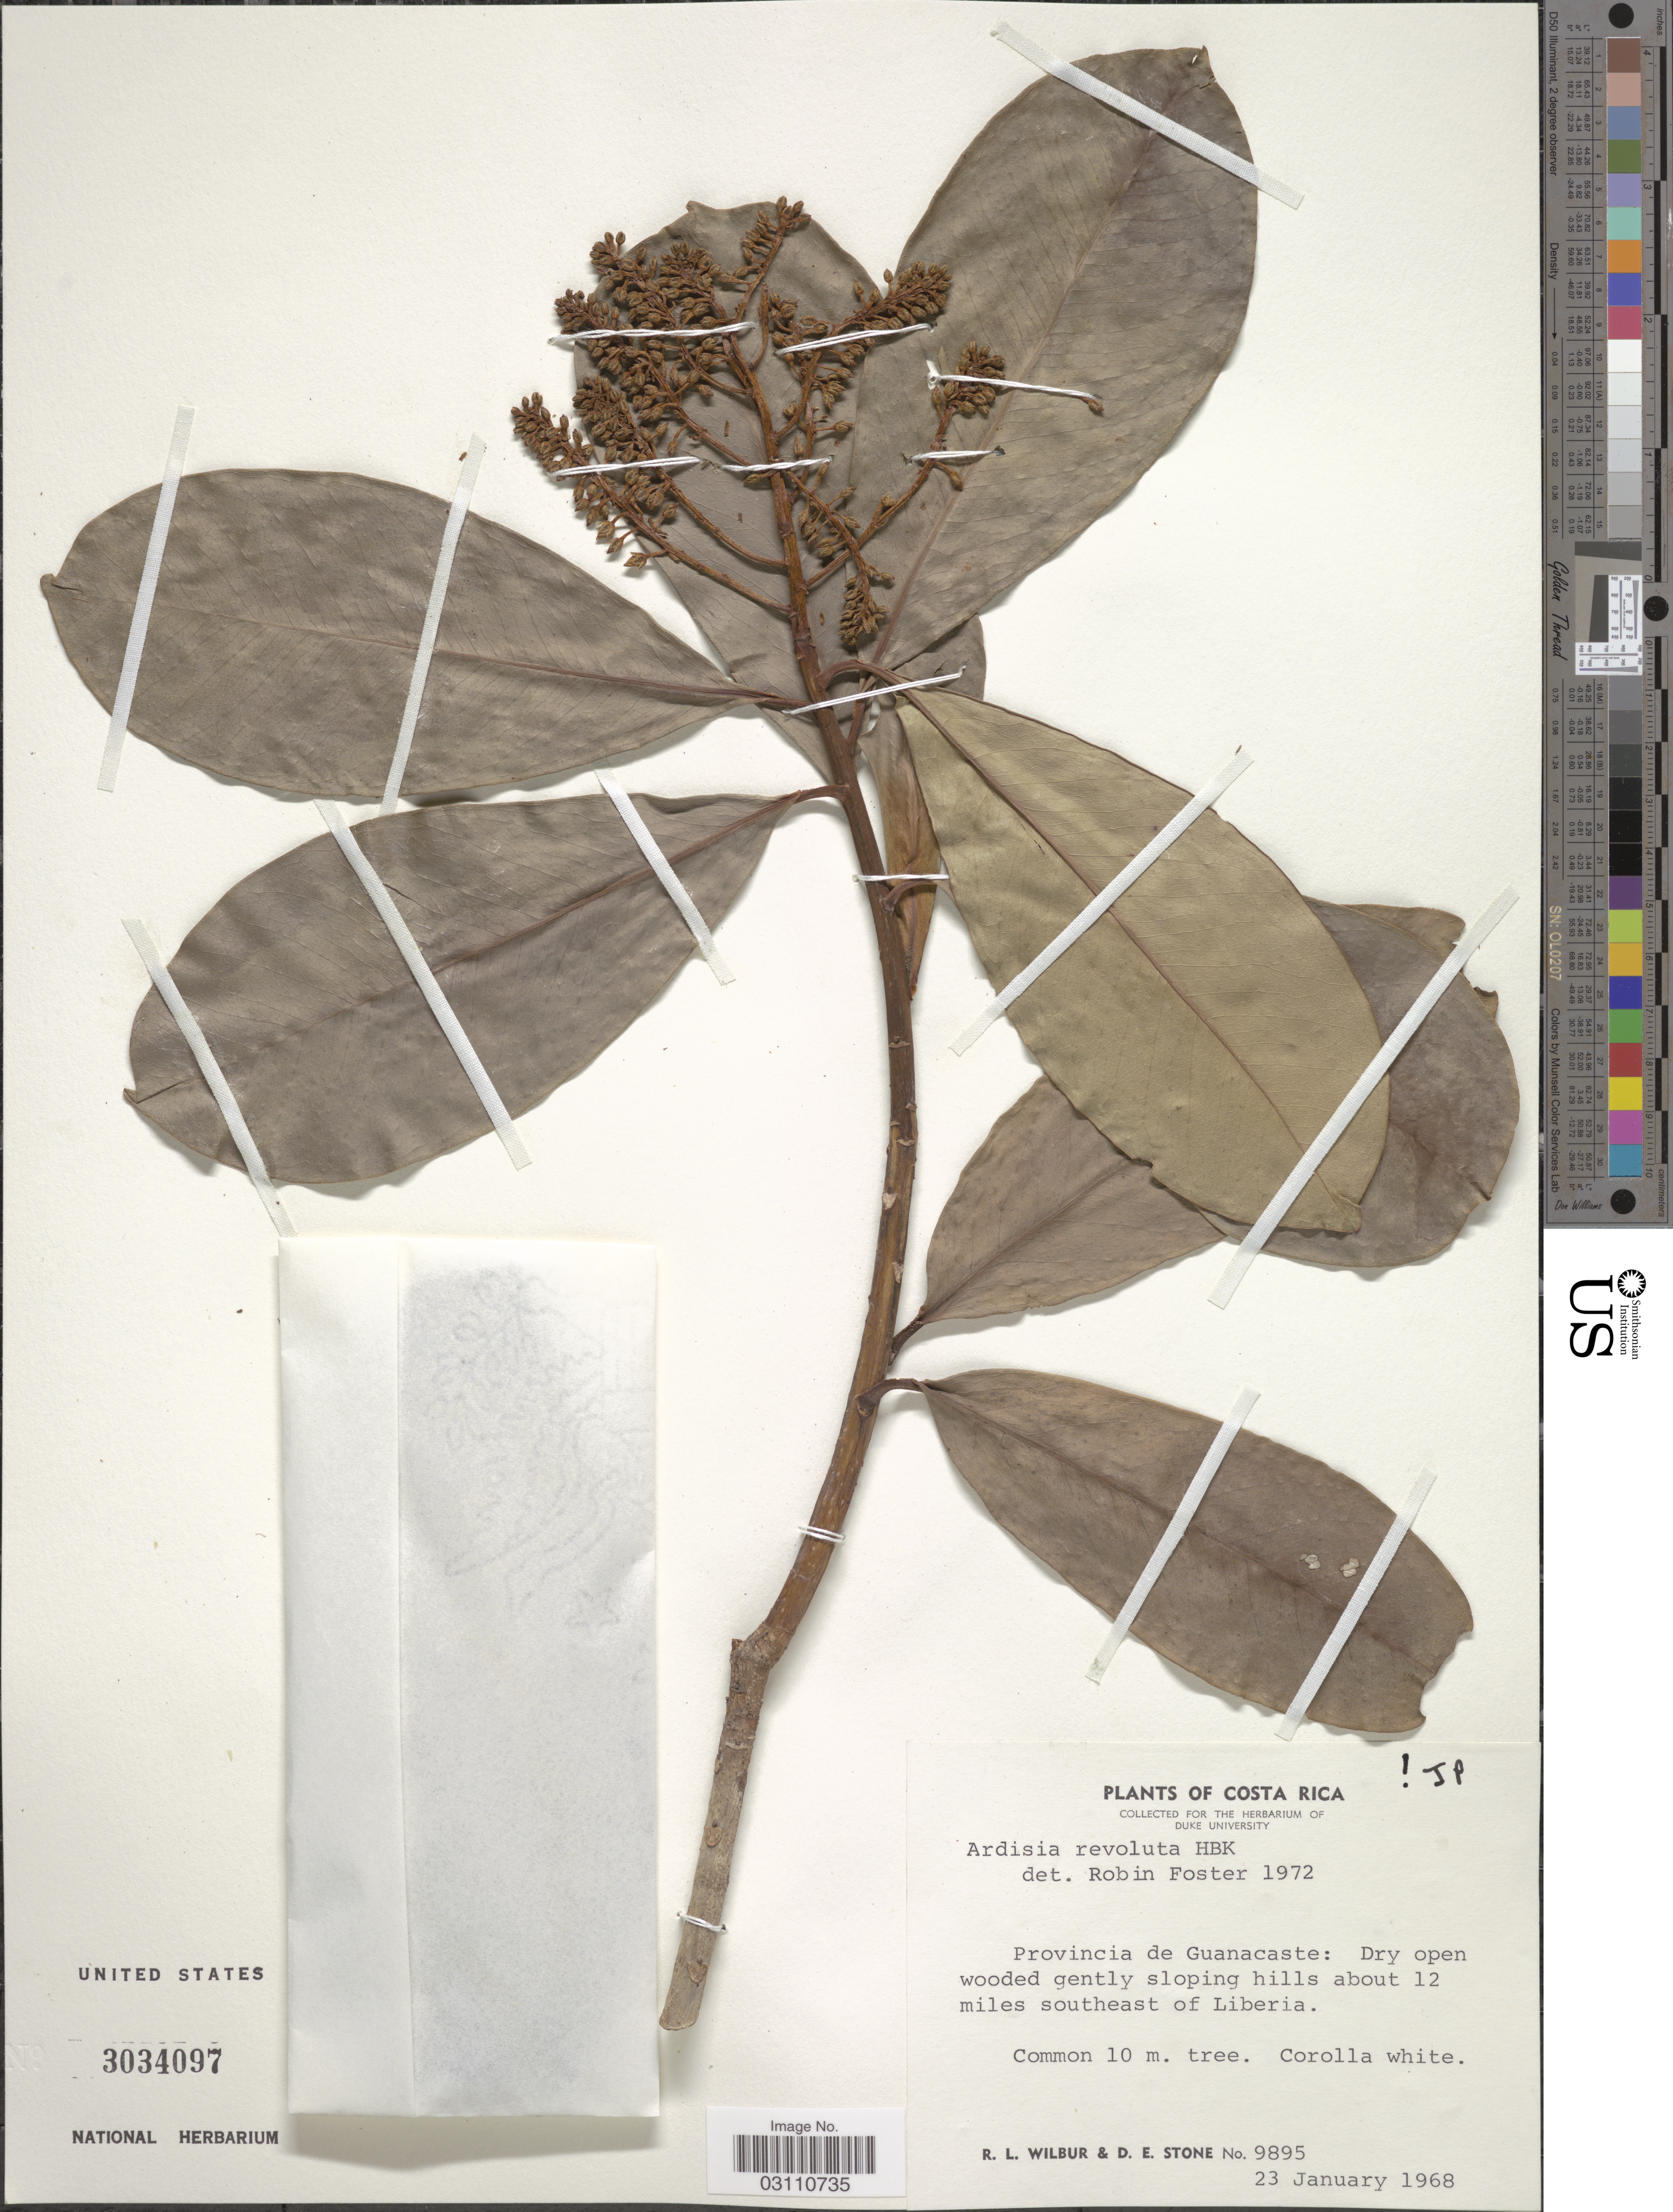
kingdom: Plantae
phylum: Tracheophyta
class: Magnoliopsida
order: Ericales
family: Primulaceae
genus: Ardisia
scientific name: Ardisia revoluta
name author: Kunth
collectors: R. L. Wilbur & D. E. Stone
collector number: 9895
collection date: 1968-01-23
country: Costa Rica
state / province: Guanacaste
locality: Dry open wooded gently sloping hills about 12 miles southeast of Liberia.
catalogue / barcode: US 3034097